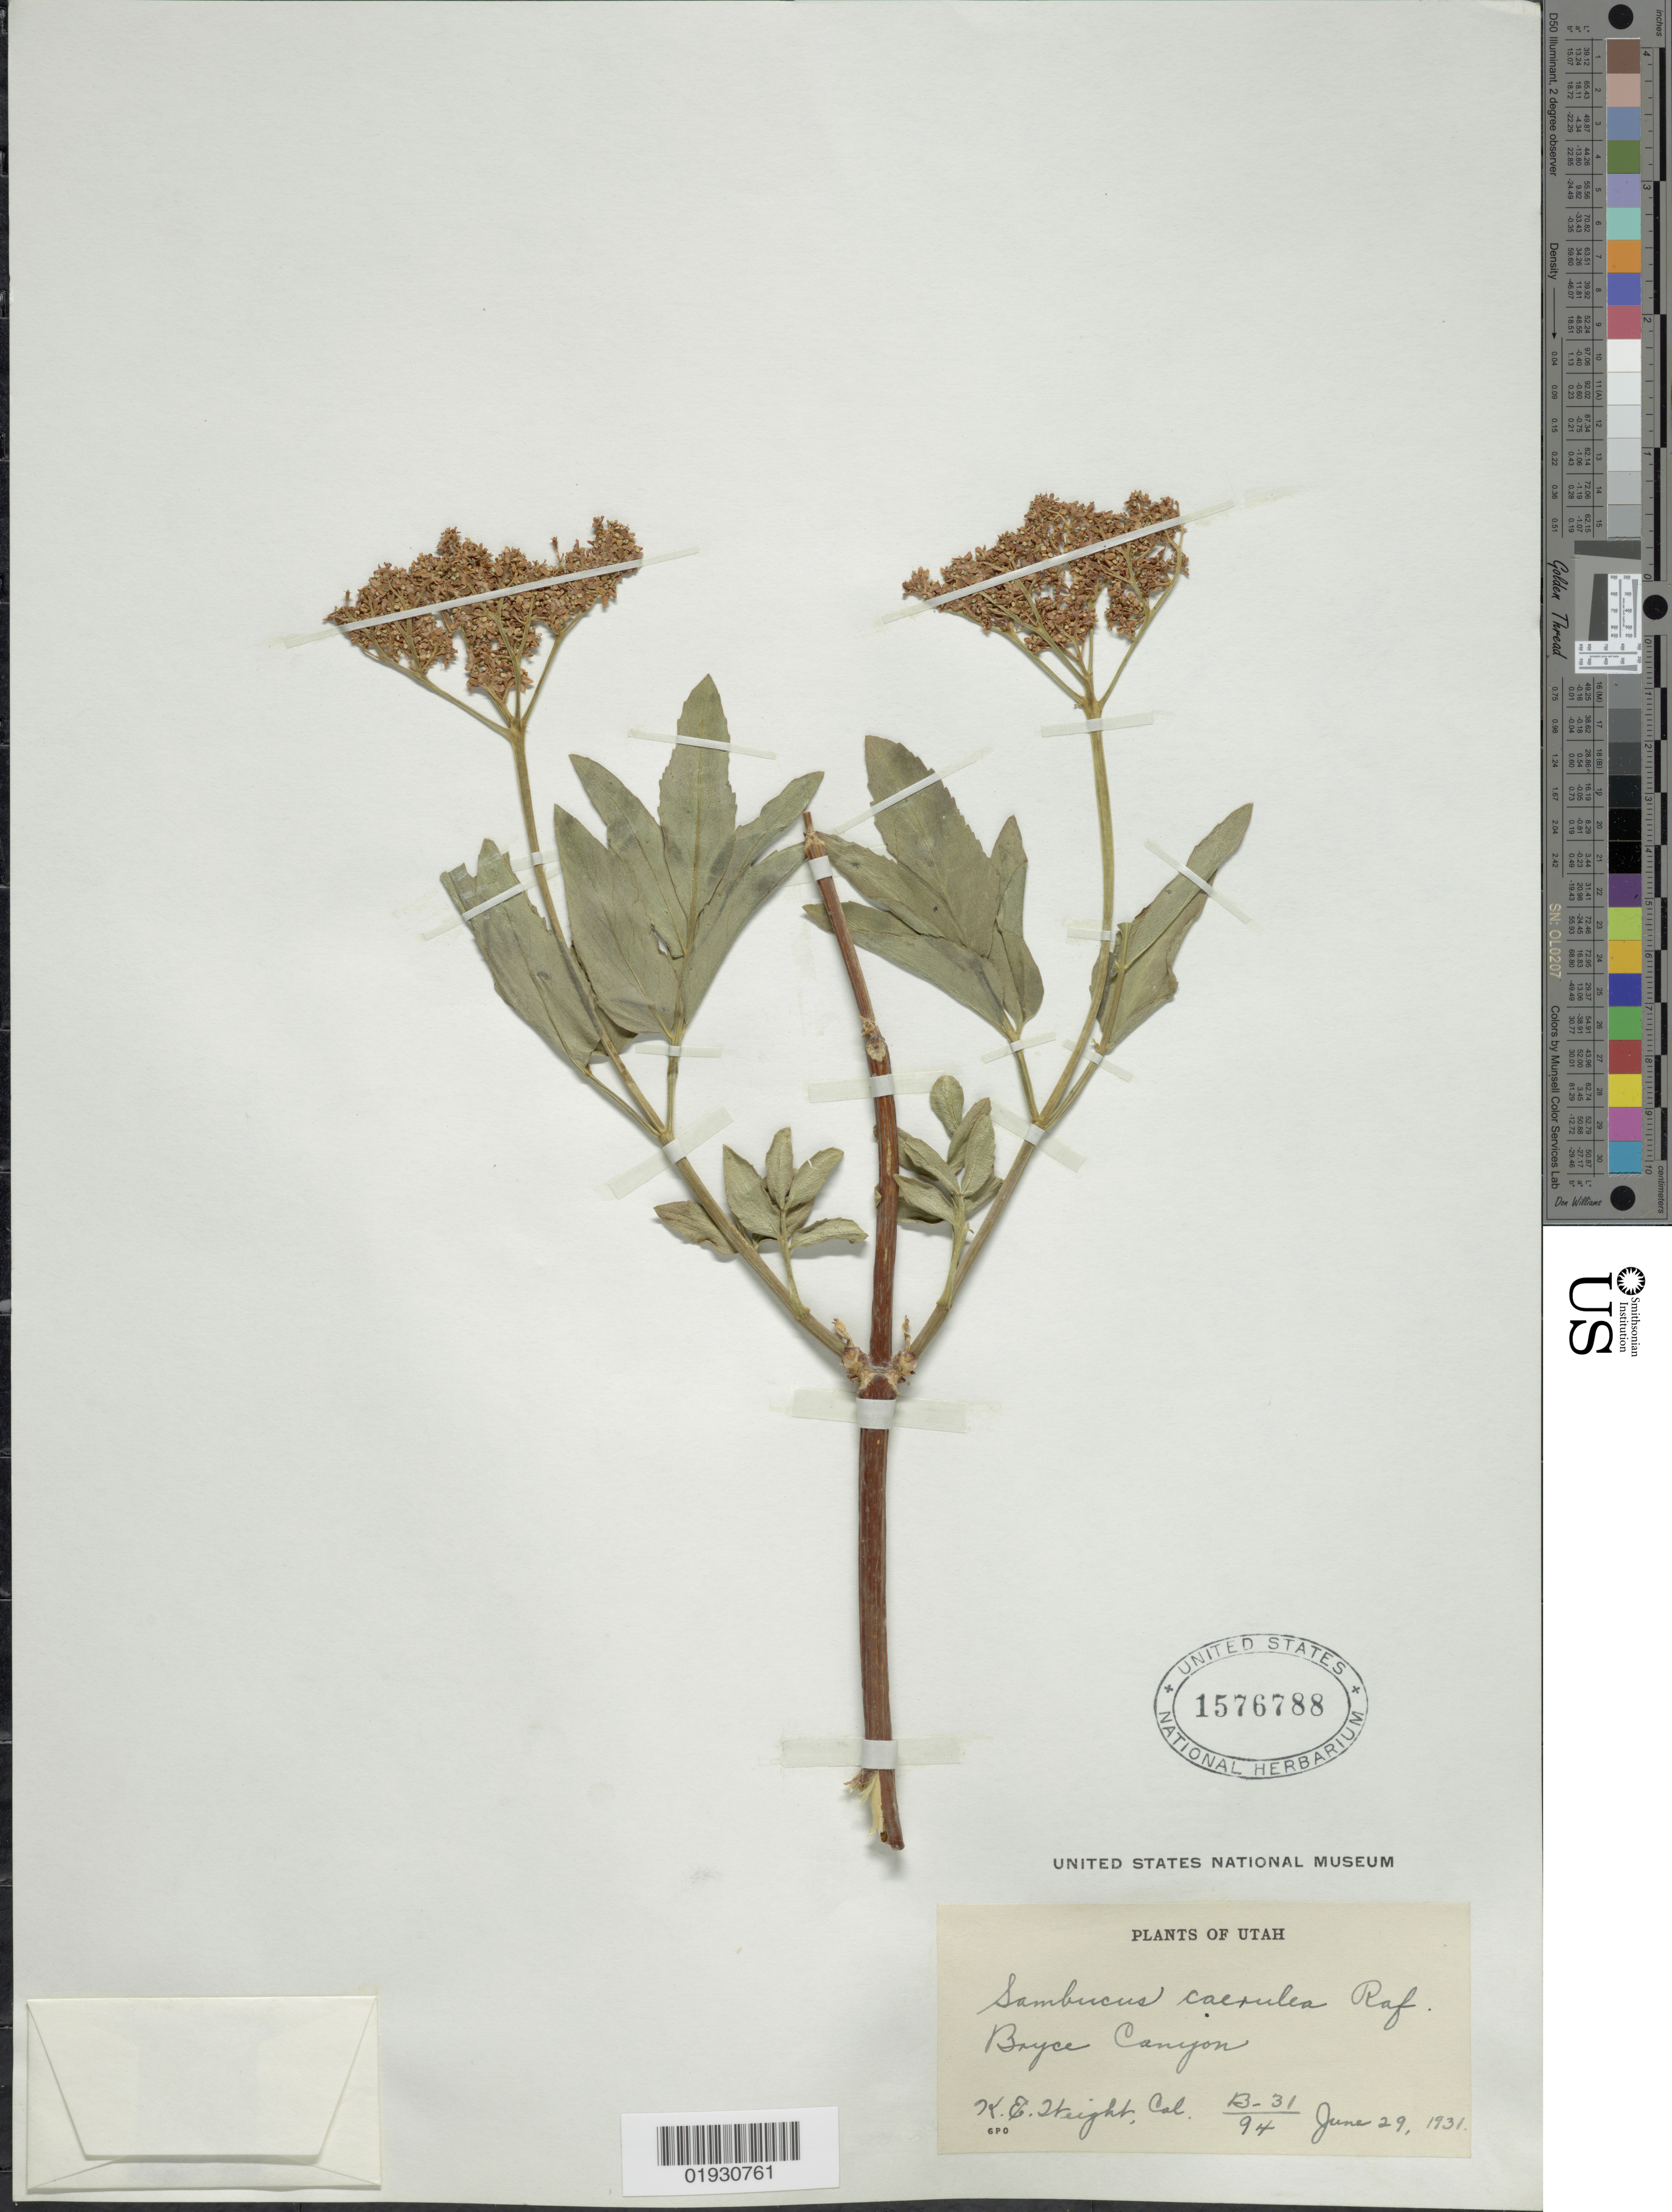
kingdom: Plantae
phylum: Tracheophyta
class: Magnoliopsida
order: Dipsacales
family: Viburnaceae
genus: Sambucus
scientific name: Sambucus cerulea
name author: Raf.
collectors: K. Weight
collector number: B-31/94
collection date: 1931-06-29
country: United States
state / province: Utah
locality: Bryce Canyon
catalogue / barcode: US 1576788